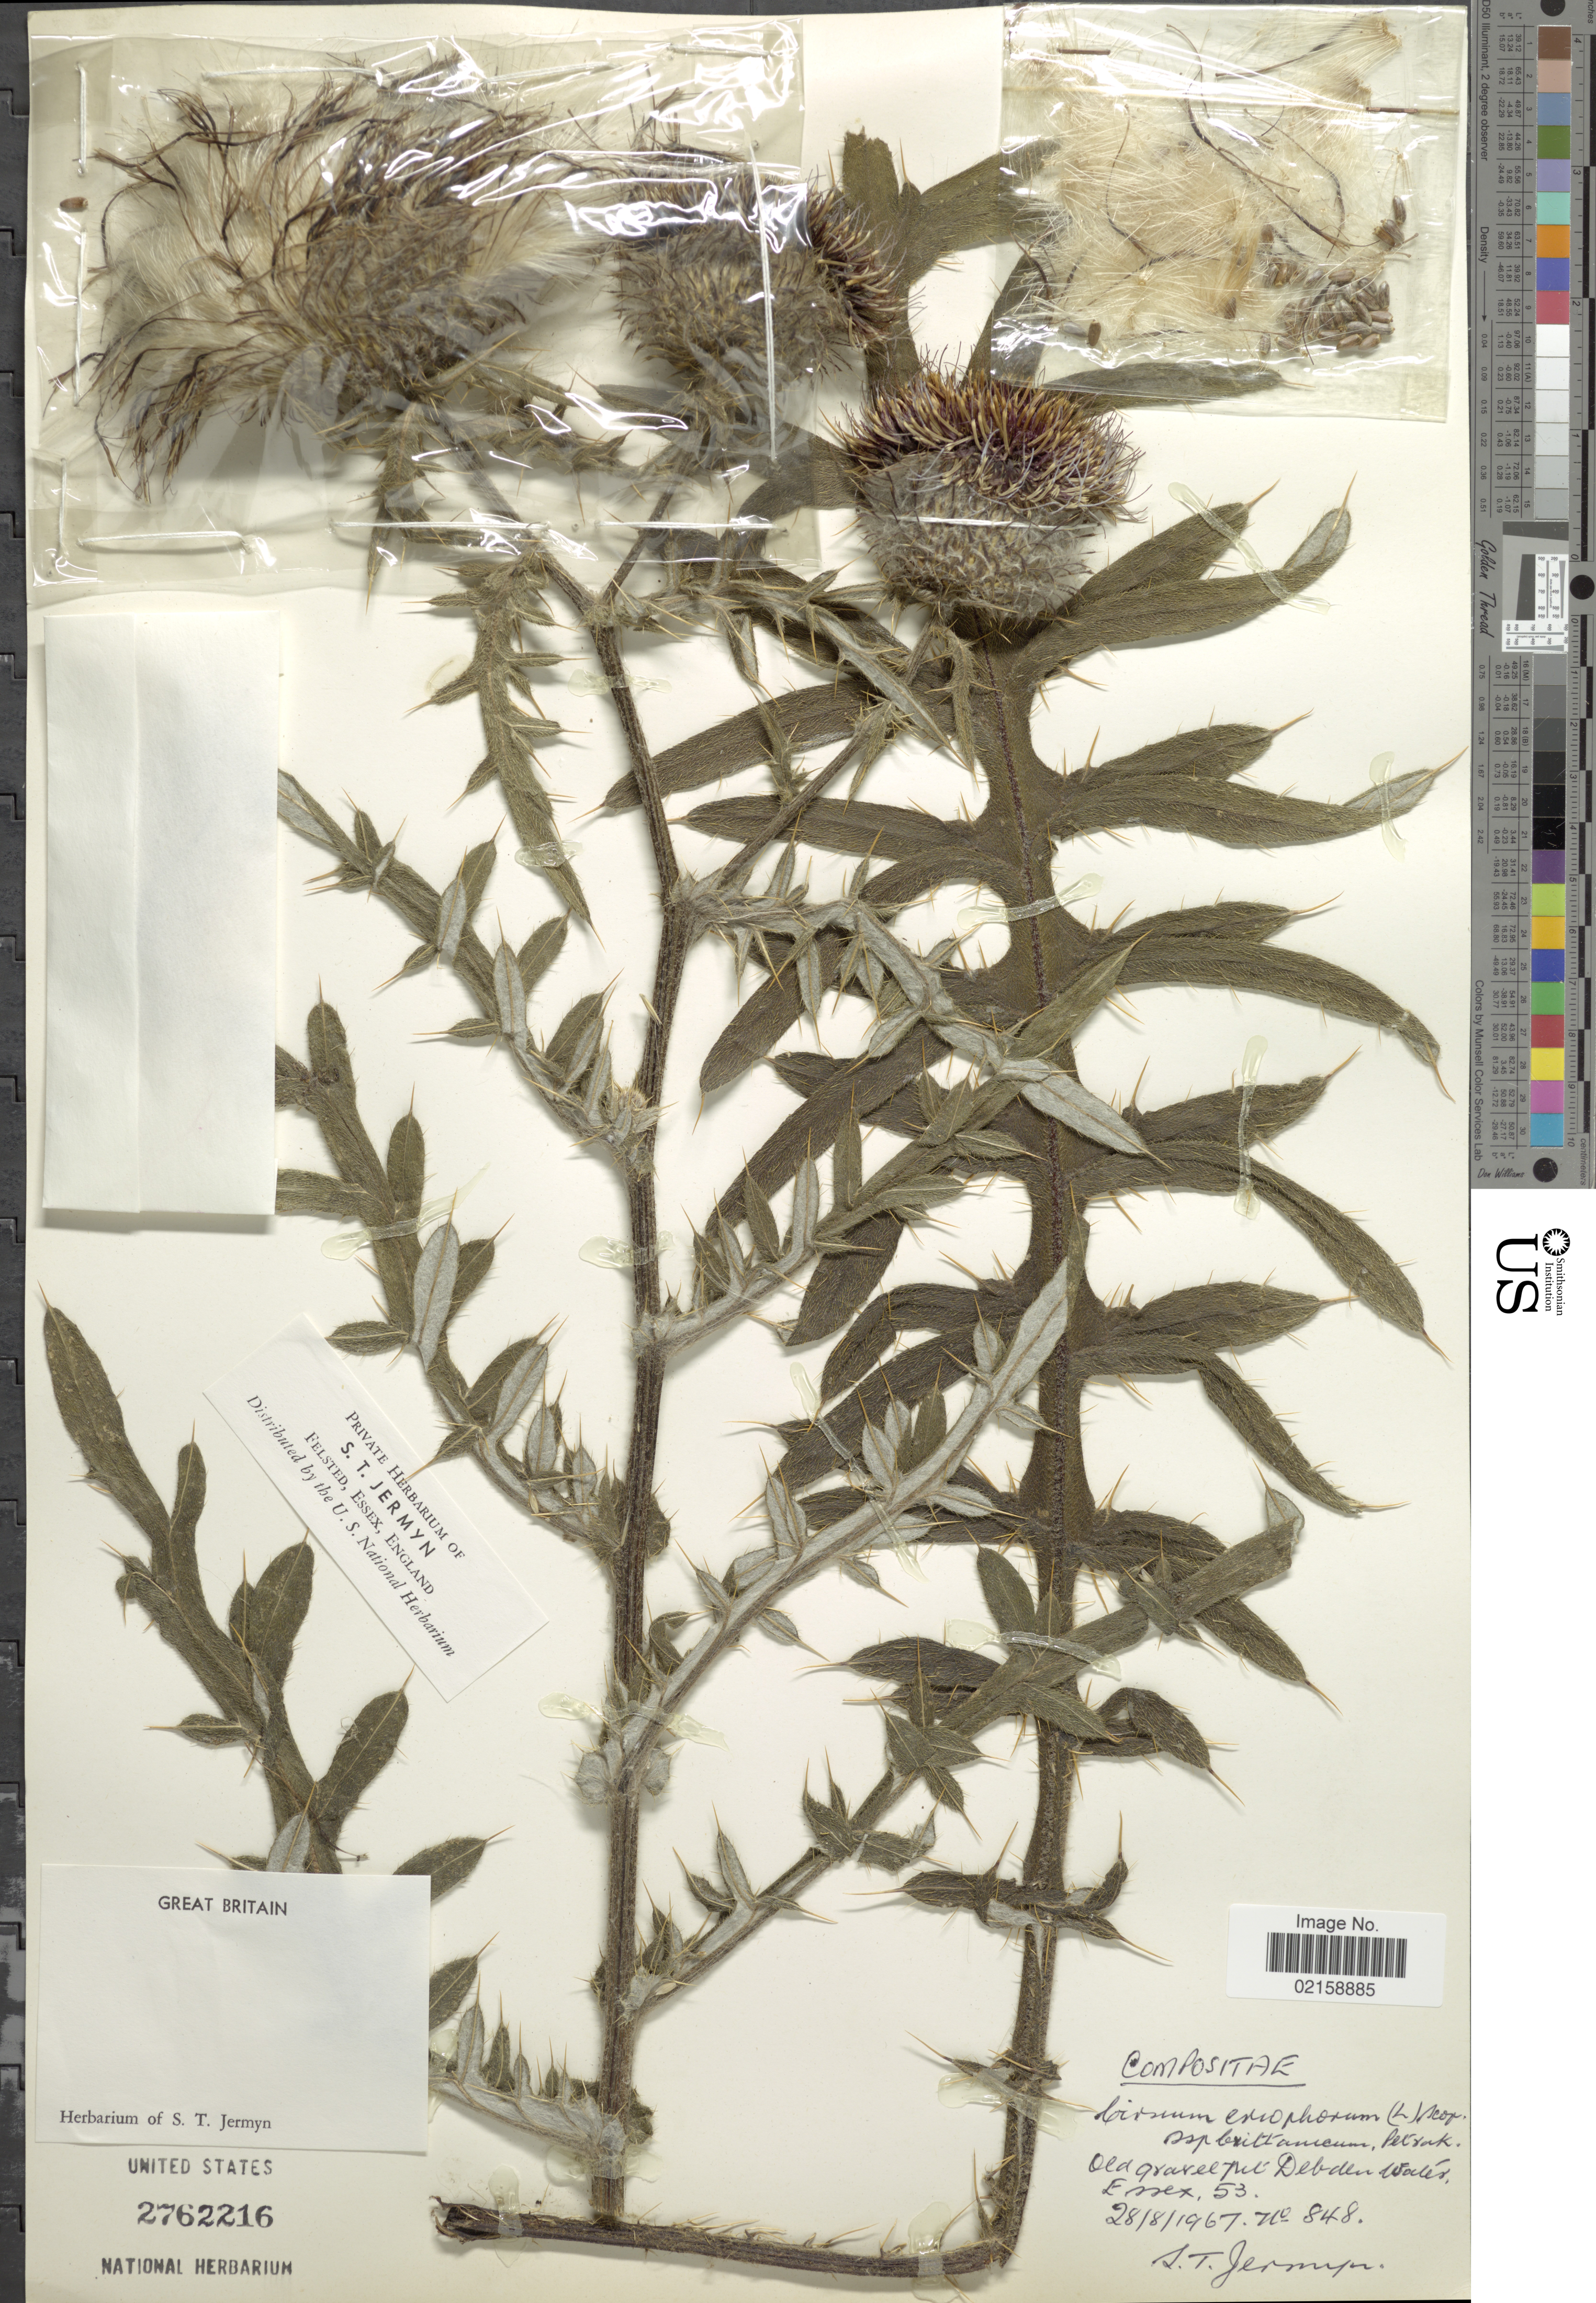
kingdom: Plantae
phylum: Tracheophyta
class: Magnoliopsida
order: Asterales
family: Asteraceae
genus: Cirsium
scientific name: Cirsium eriophorum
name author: (L.) Scop.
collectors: S. Jermyn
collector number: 848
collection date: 1967-08-28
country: United Kingdom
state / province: England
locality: Old Gravel pit, Debden Water Essex 53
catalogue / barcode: US 2762216